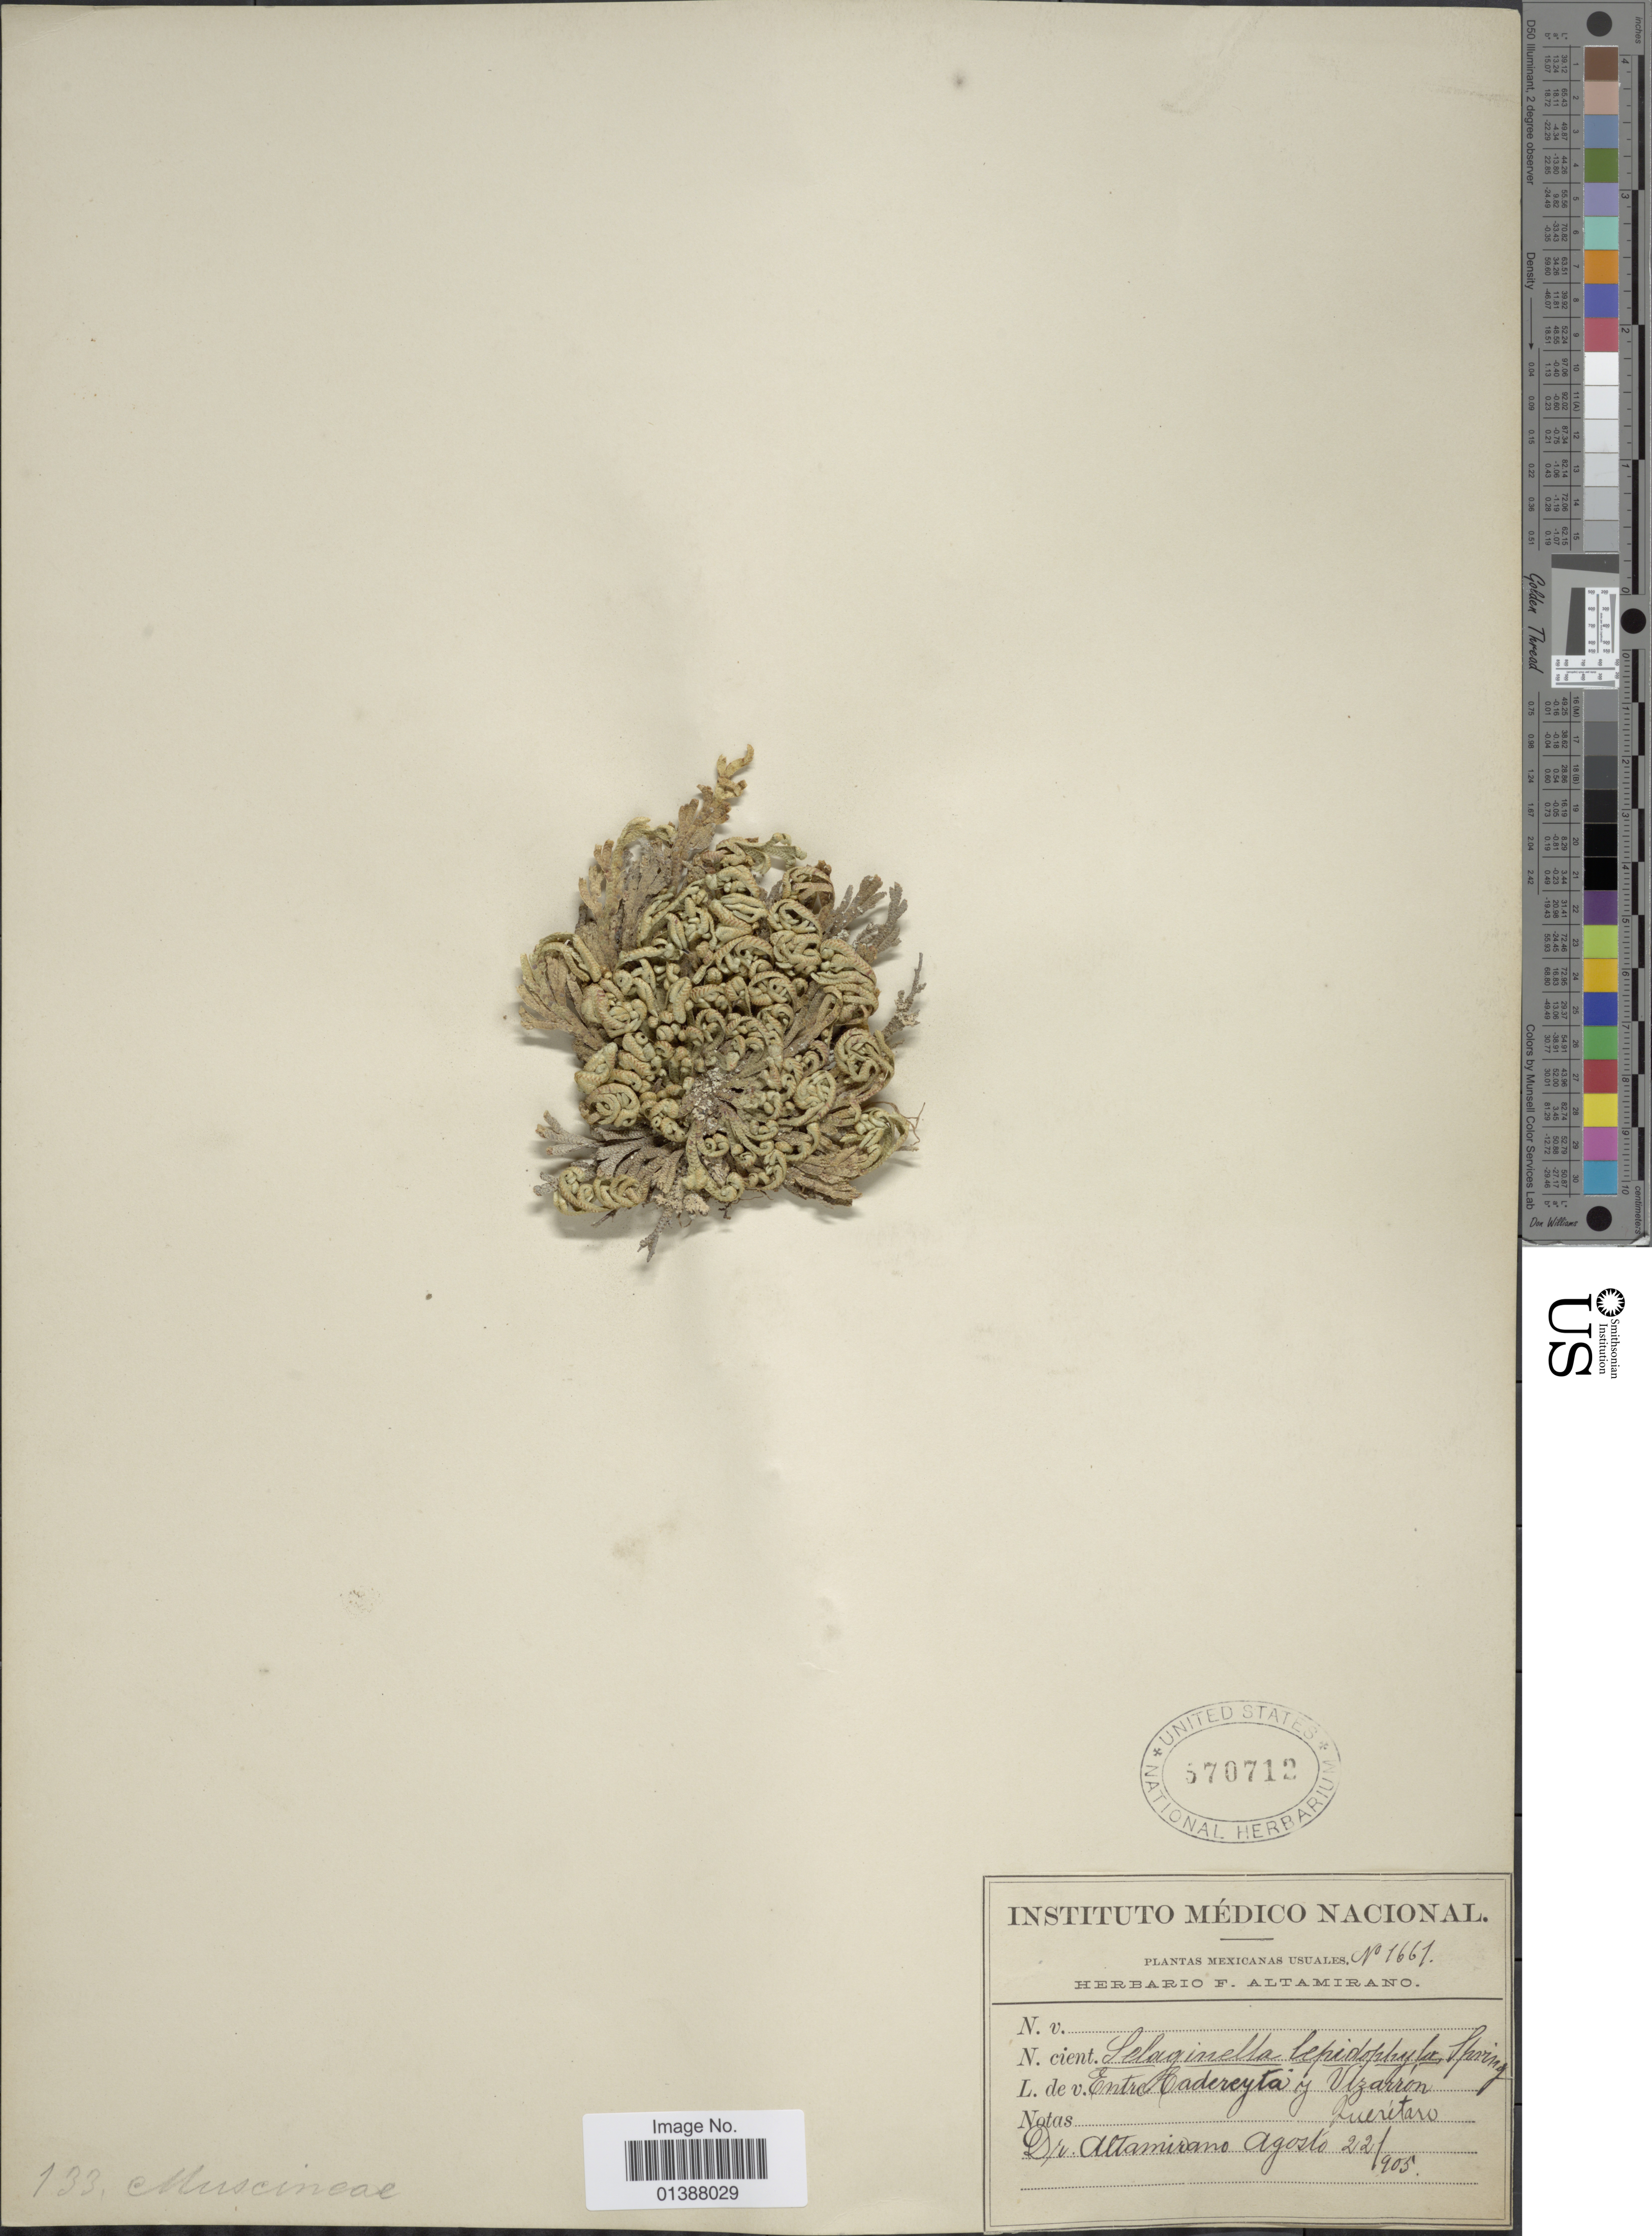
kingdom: Plantae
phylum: Tracheophyta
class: Lycopodiopsida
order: Selaginellales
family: Selaginellaceae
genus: Selaginella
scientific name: Selaginella lepidophylla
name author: (Hook. & Grev.) Spring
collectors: -. Altamirano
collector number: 1661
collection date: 1905-08-22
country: Mexico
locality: Entre Cadereyta y Vizarron Querétaro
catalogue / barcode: US 570712